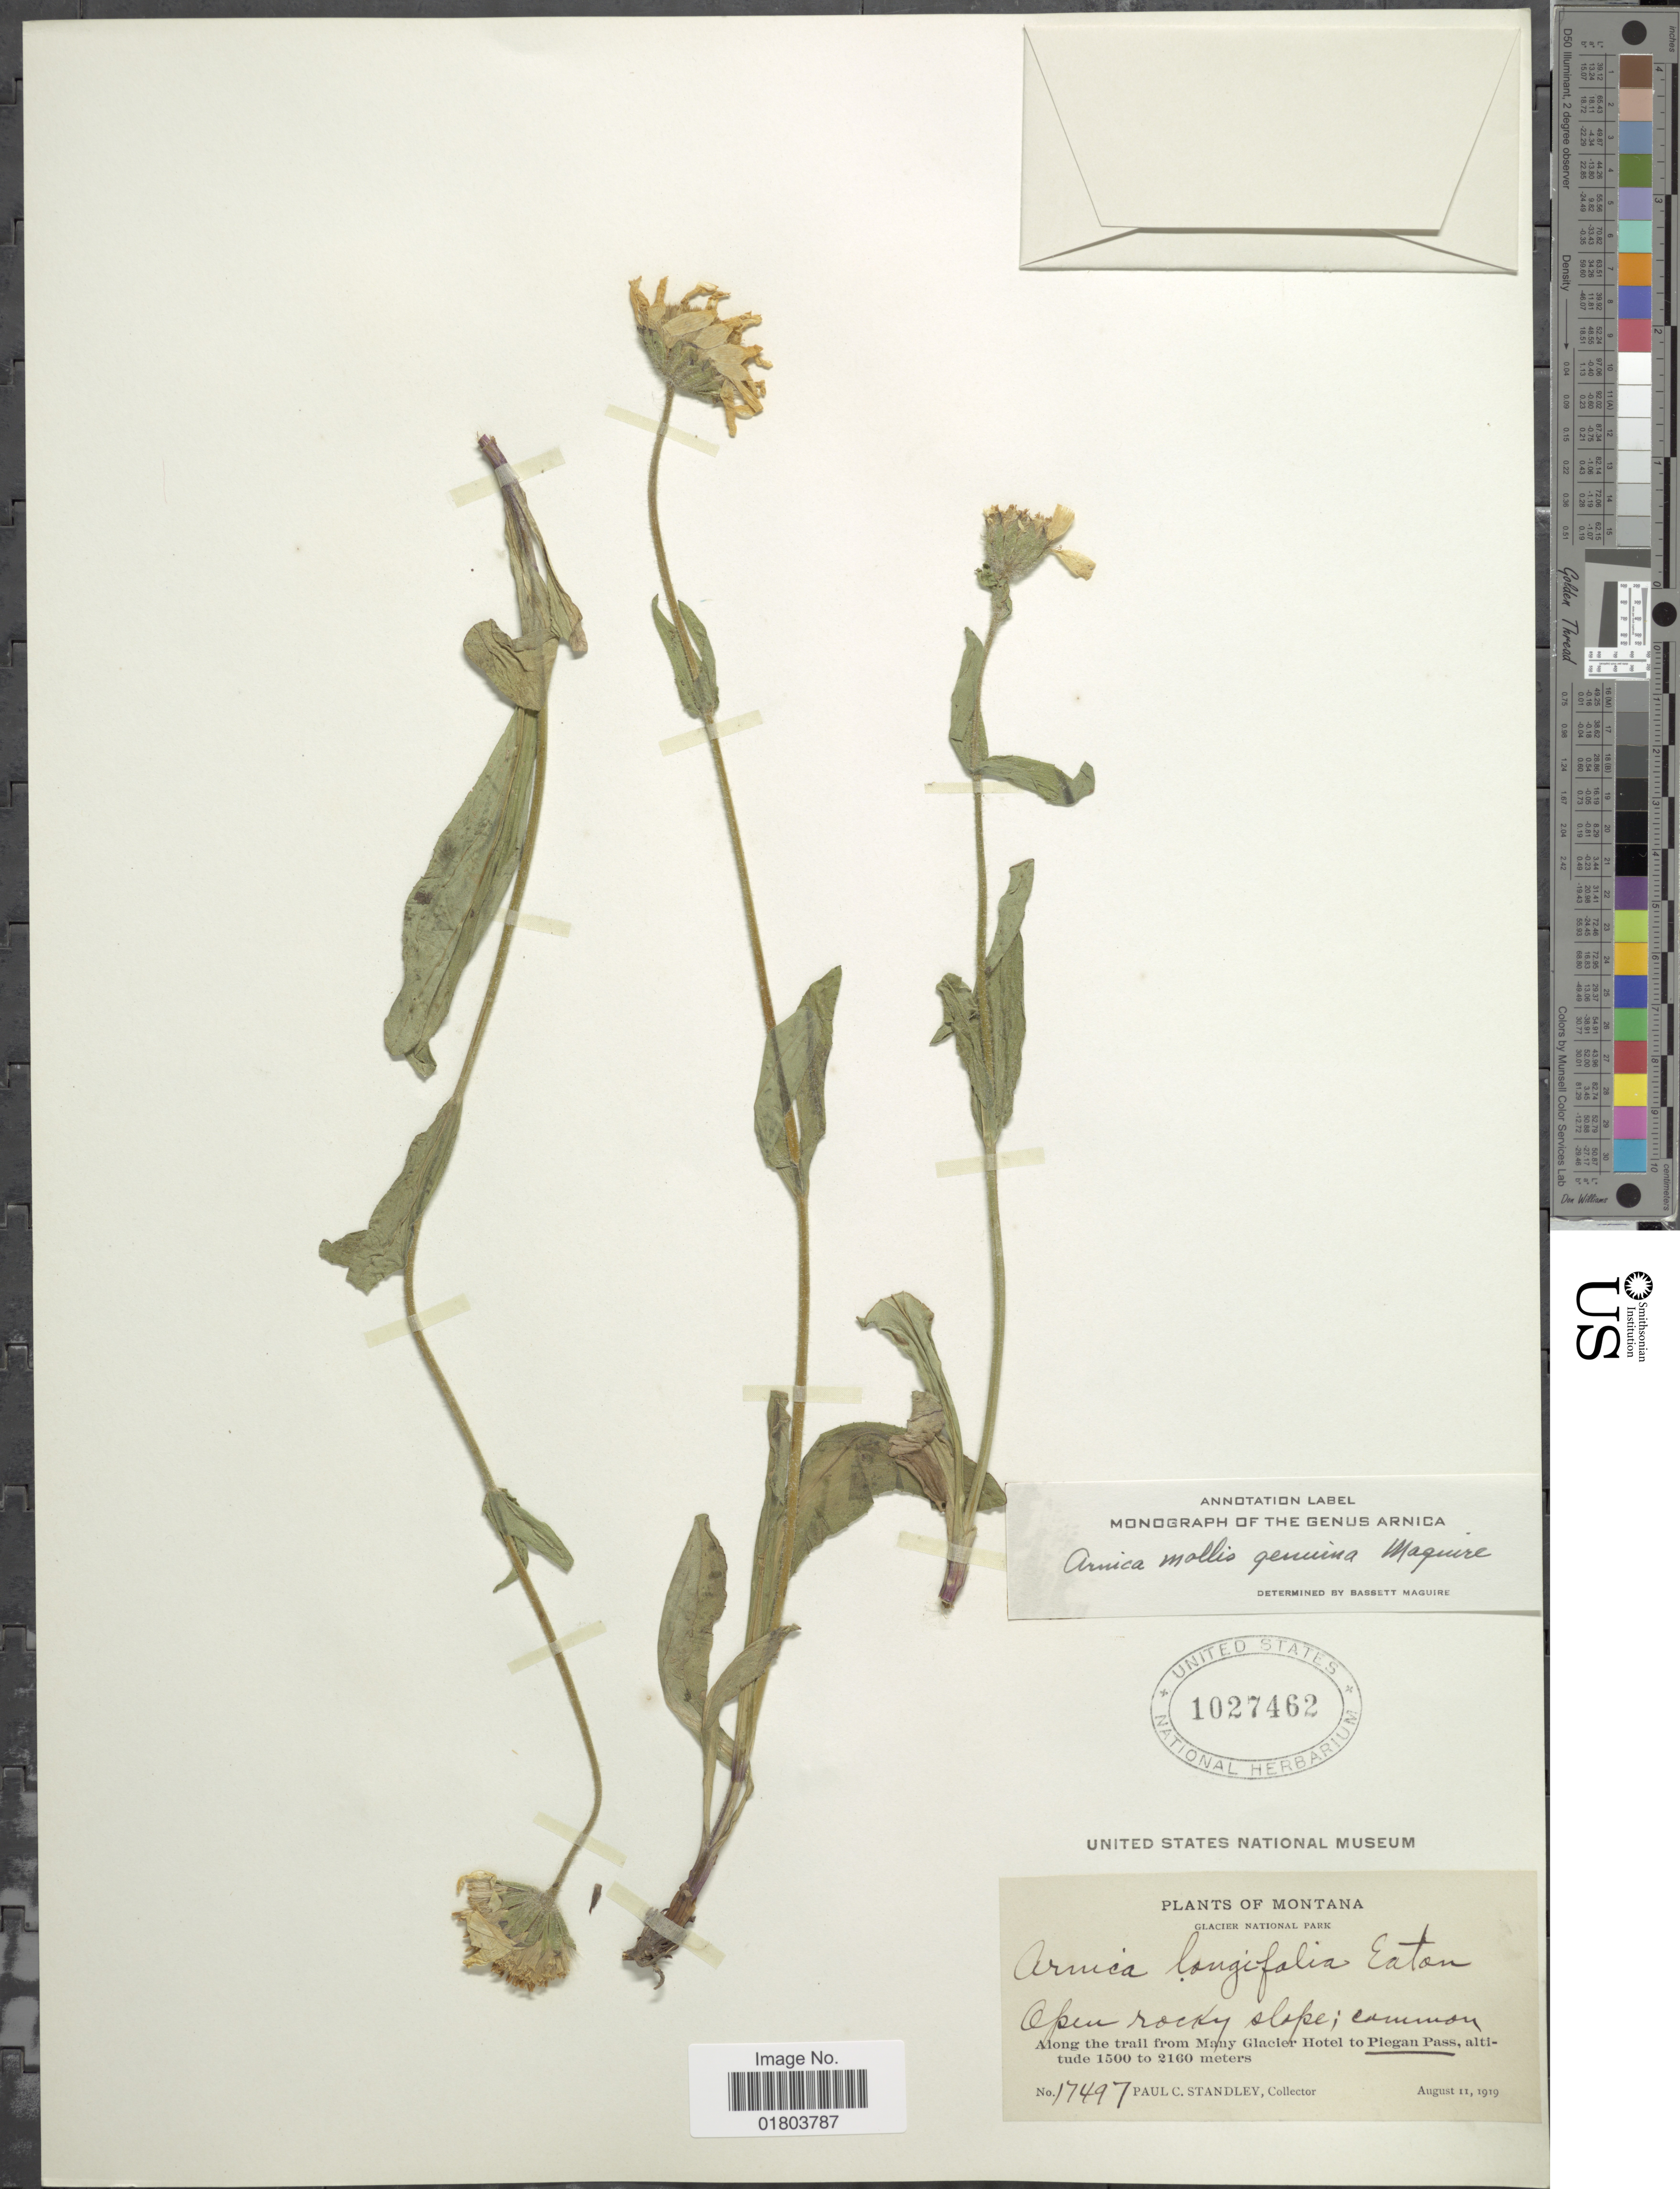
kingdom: Plantae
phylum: Tracheophyta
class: Magnoliopsida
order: Asterales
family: Asteraceae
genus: Arnica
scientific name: Arnica mollis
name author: Hook.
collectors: P. C. Standley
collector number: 17497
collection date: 1919-08-11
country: United States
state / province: Montana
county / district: Glacier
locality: Glacier National Park, Open rocky slope; common, Along the trail from Many Glacier Hotel to Piegan Pass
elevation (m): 1500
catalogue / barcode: US 1027462